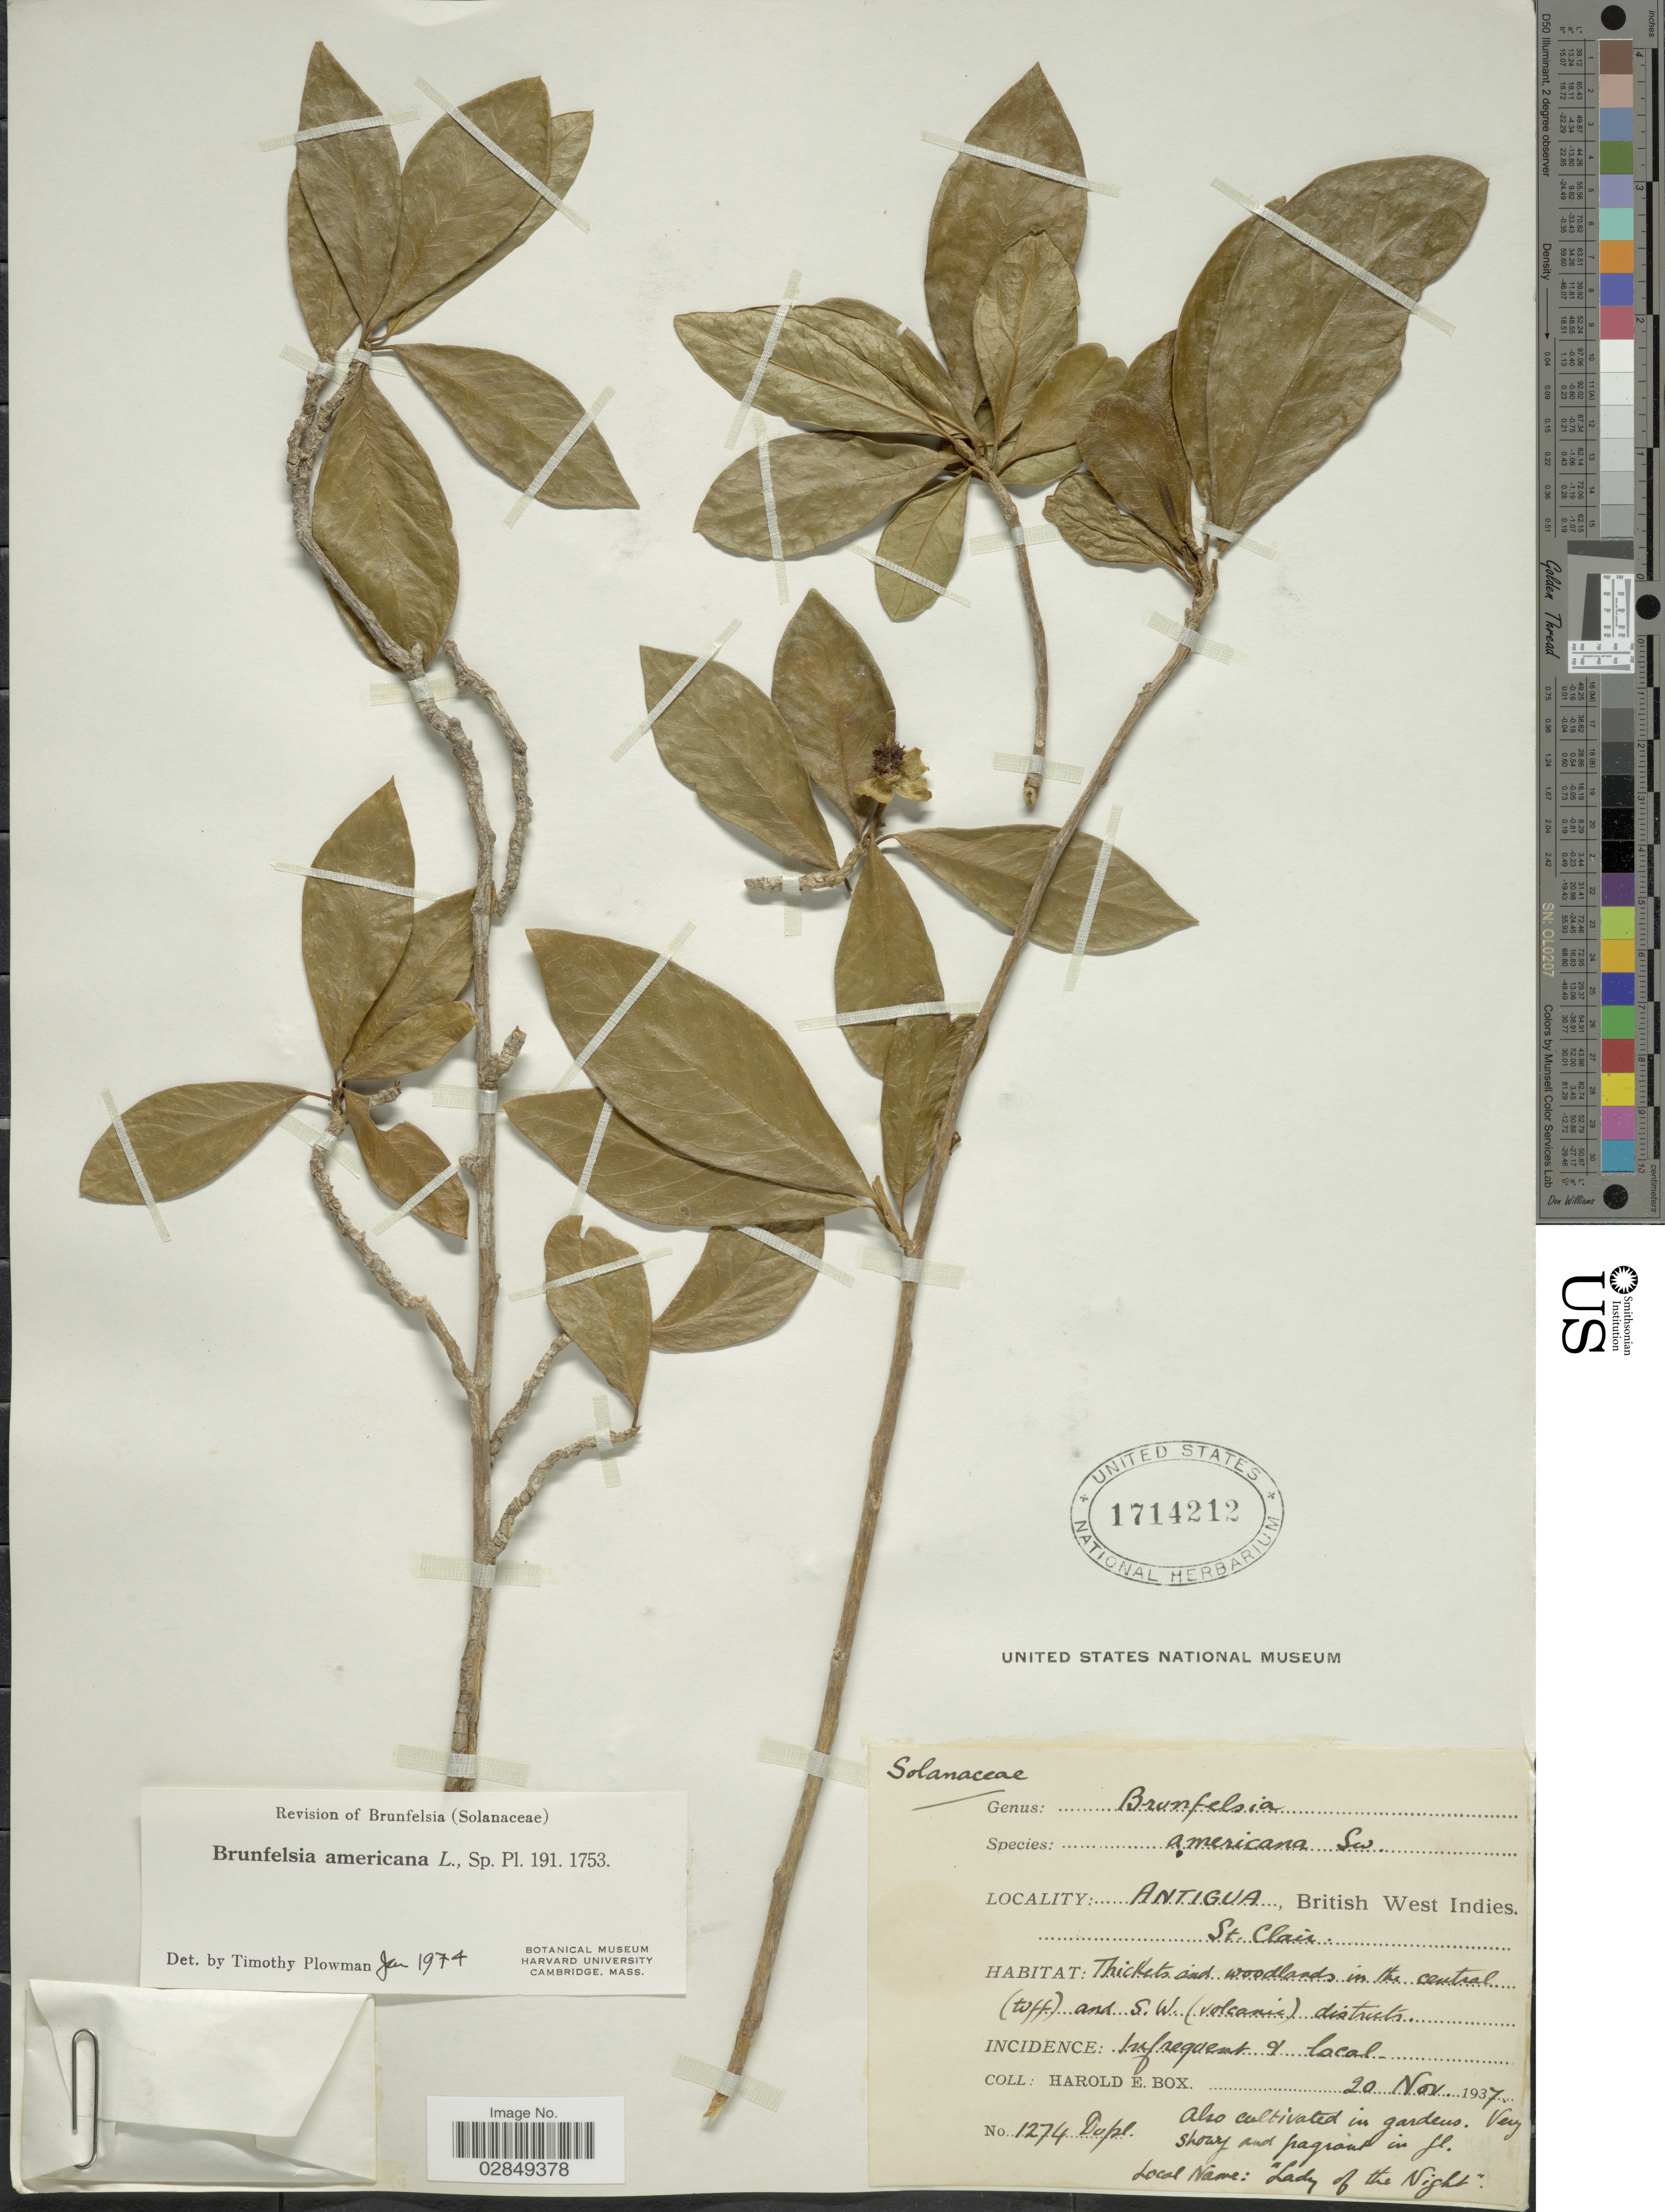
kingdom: Plantae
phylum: Tracheophyta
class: Magnoliopsida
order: Solanales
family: Solanaceae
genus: Brunfelsia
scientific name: Brunfelsia americana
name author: L.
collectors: H. E. Box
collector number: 1274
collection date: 1937-11-20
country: Antigua and Barbuda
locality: Antigua. British West Indies. St. Clair. Thickets and woodlands in the central (toff) and S.W. (volcanic) districts.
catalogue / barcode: US 1714212